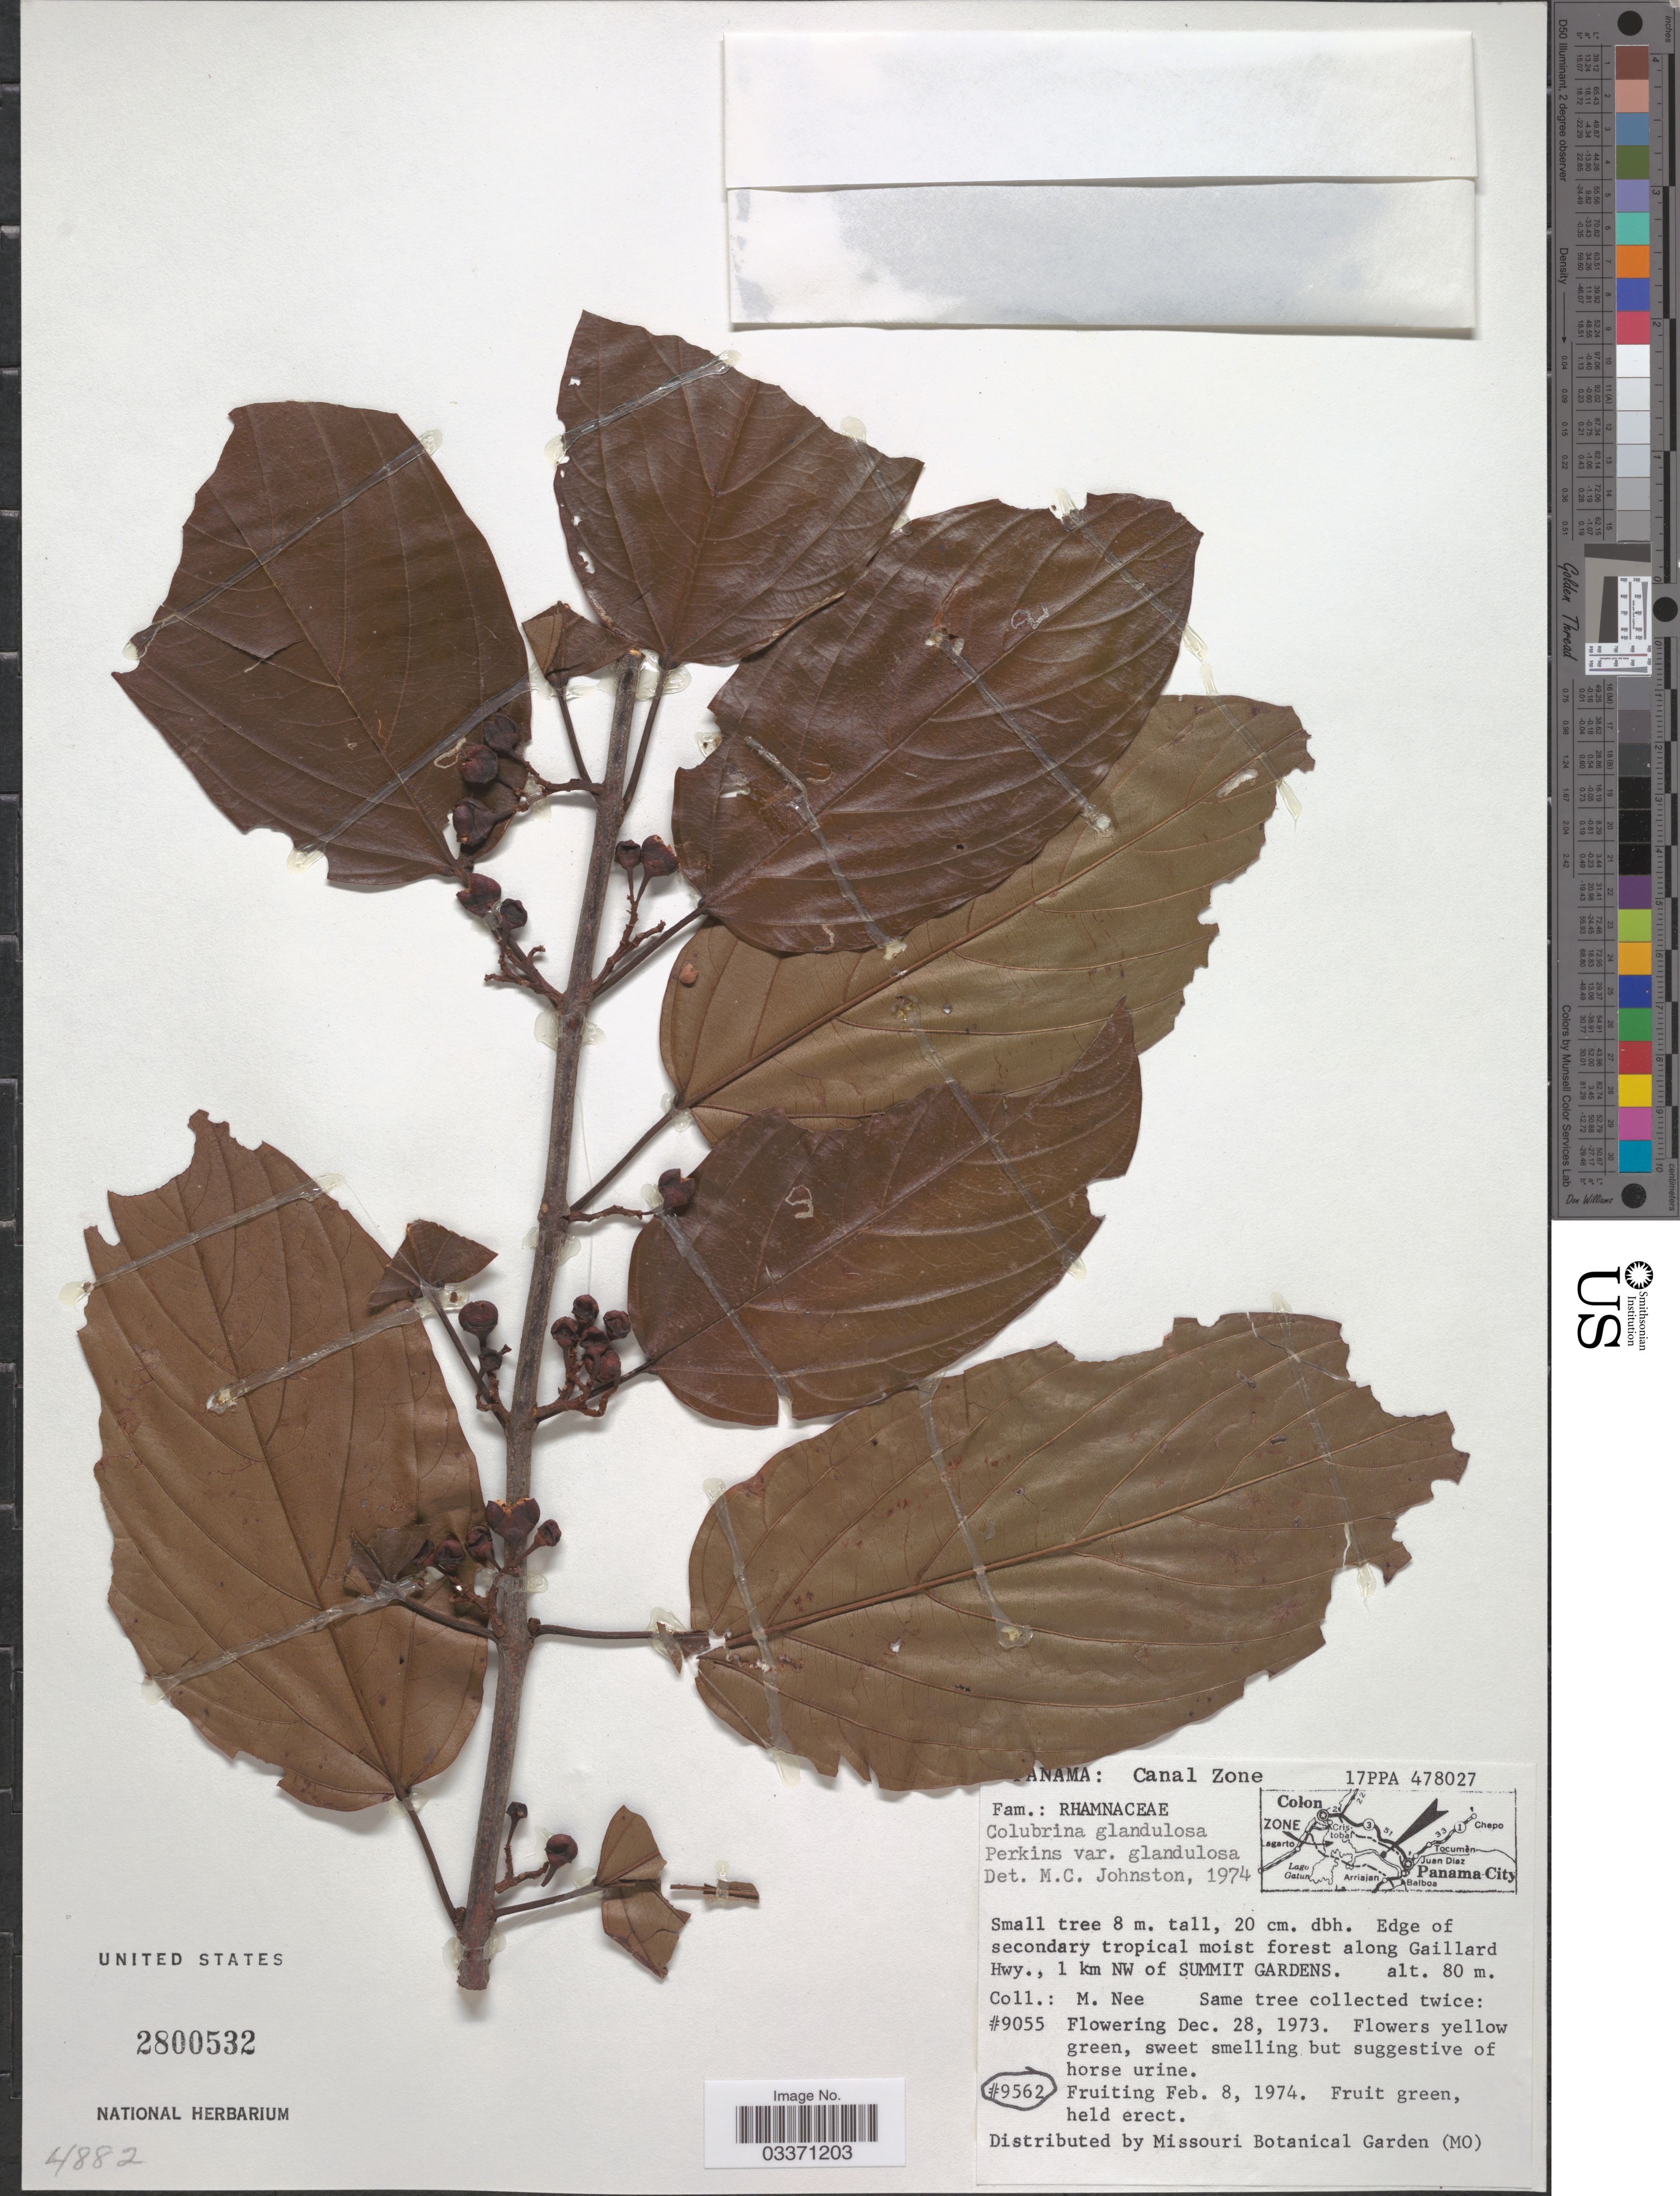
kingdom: Plantae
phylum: Tracheophyta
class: Magnoliopsida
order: Rosales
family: Rhamnaceae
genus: Colubrina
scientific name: Colubrina glandulosa var. glandulosa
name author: Perkins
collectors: M. Nee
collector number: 9562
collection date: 1974-02-08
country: Panama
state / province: Colón / Panamá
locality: Canal Zone, Edge of secondary tropical moist forest along Gaillard Hwy., 1 km NW of Summit Gardens.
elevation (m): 80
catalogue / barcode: US 2800532